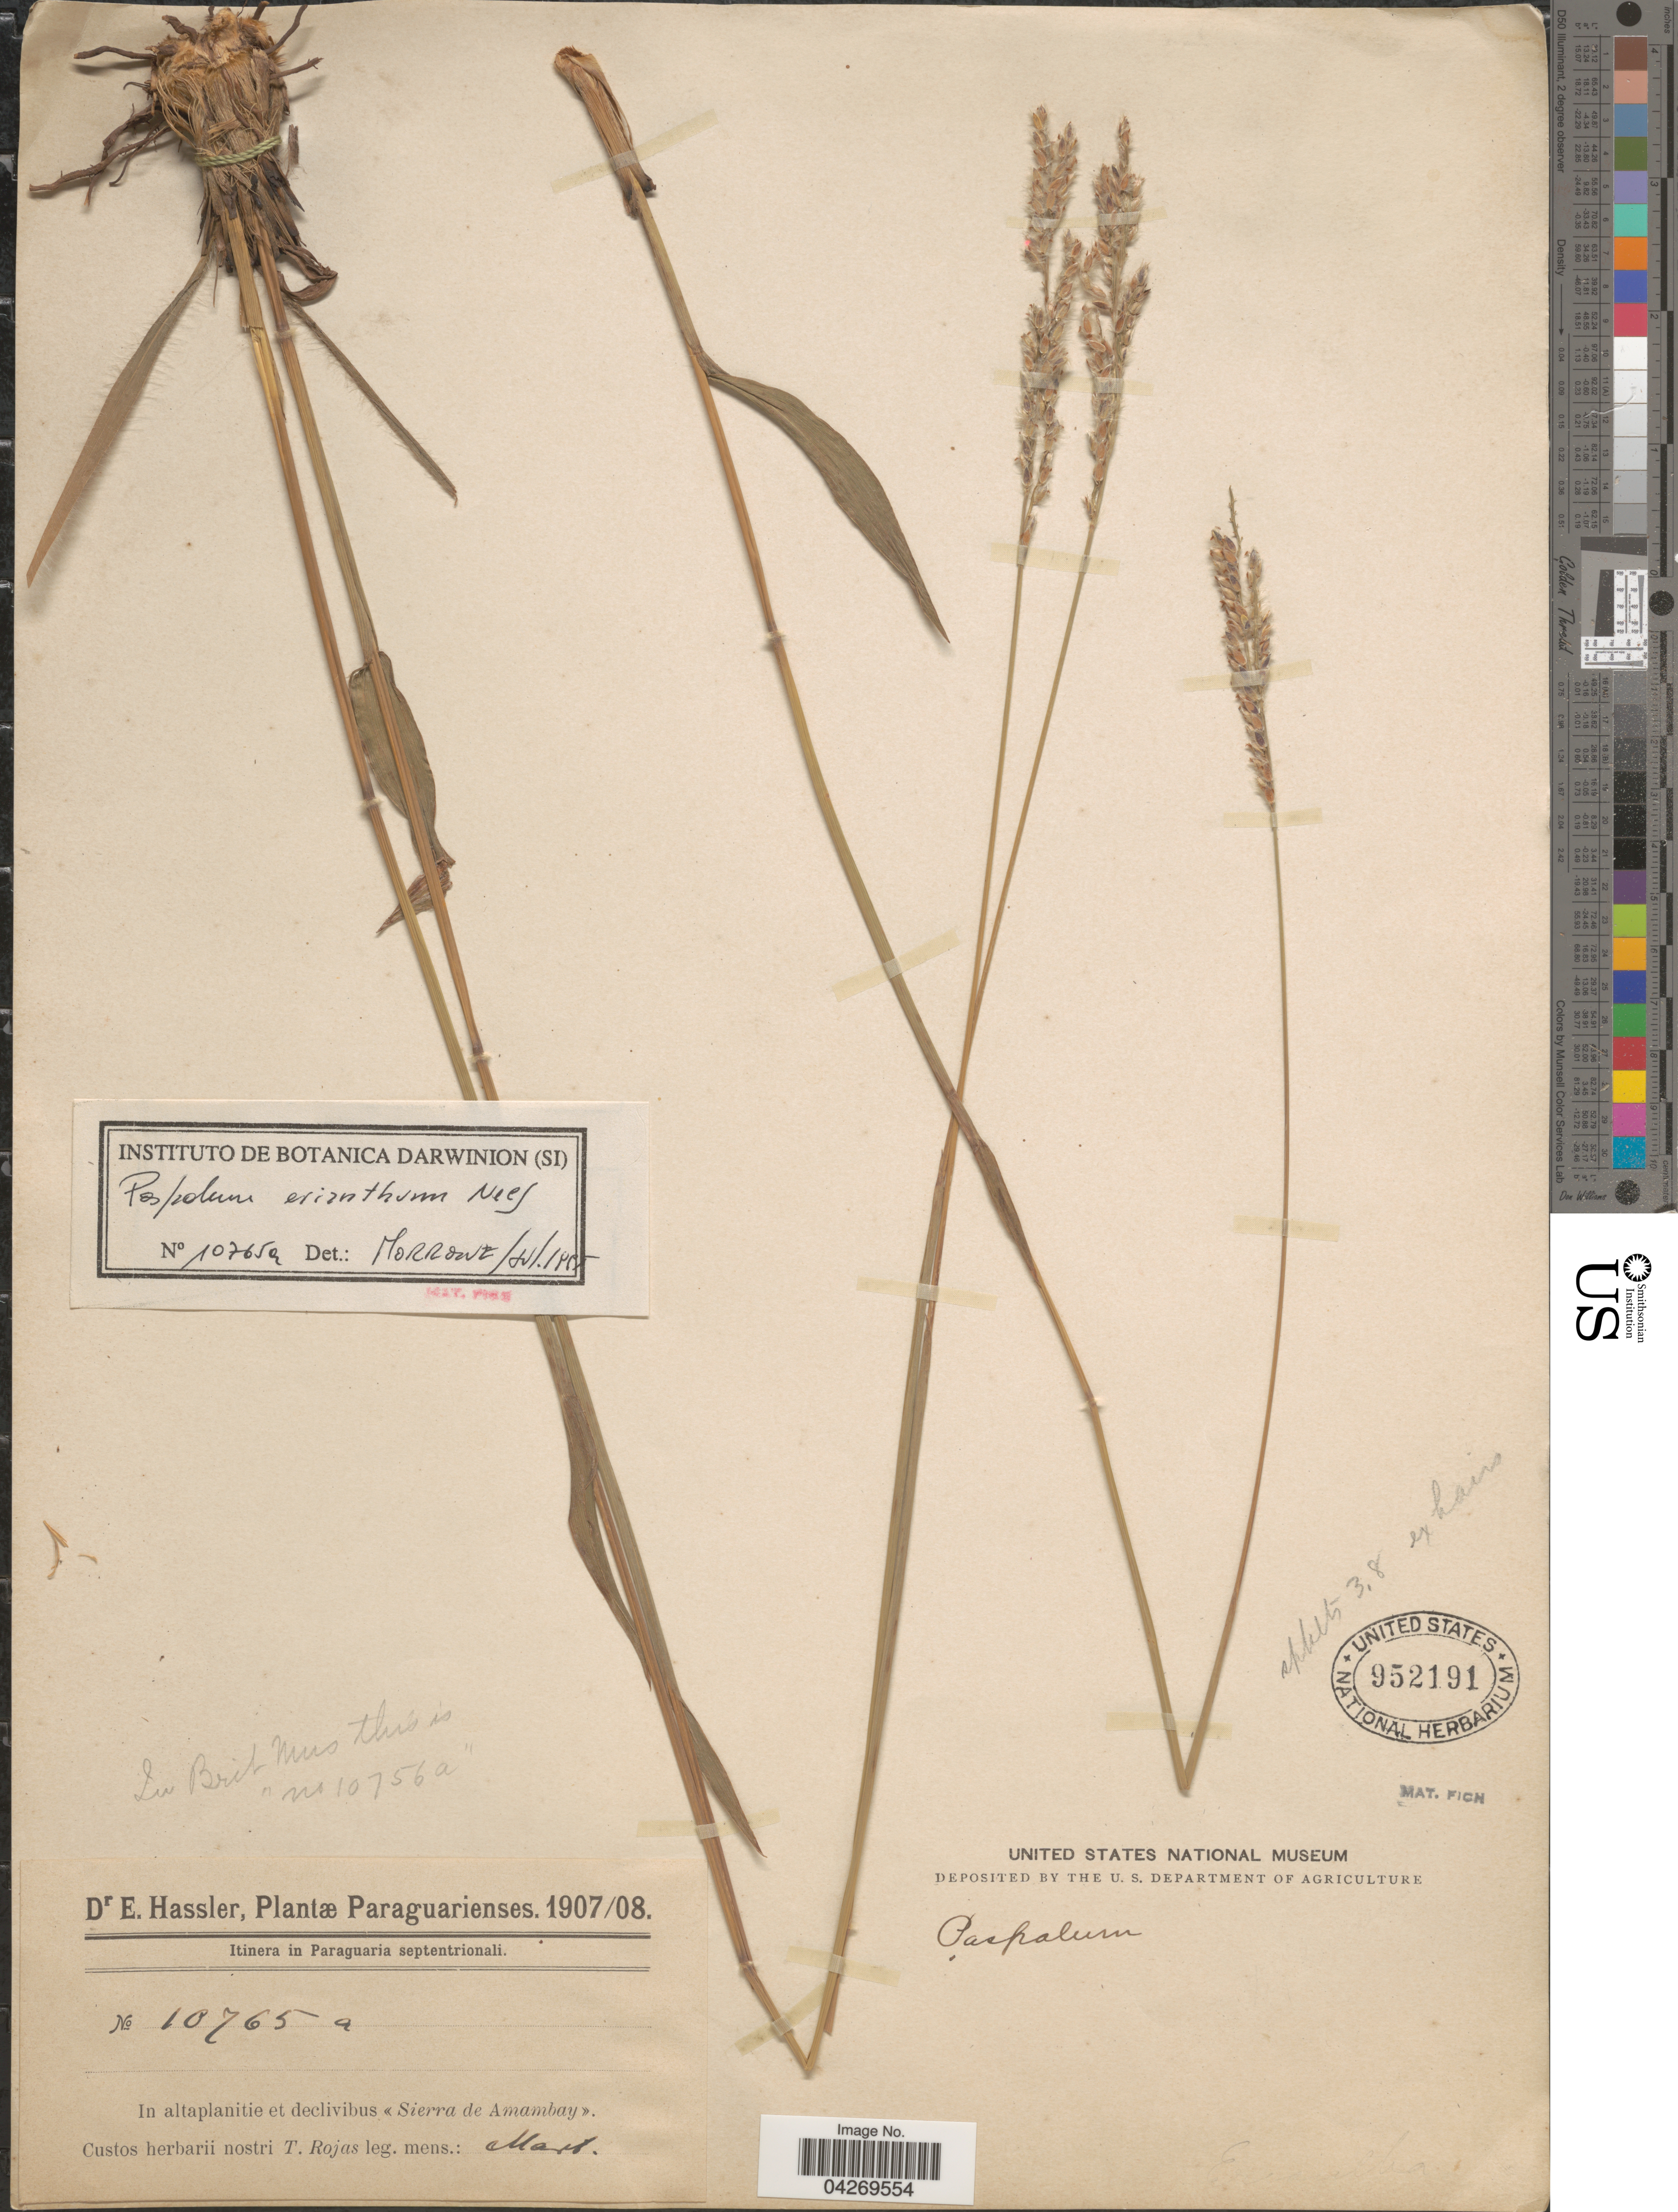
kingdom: Plantae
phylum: Tracheophyta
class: Liliopsida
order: Poales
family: Poaceae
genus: Paspalum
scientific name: Paspalum erianthum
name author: Nees ex Trin.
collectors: T. Rojas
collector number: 10765a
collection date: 1907-03/1908-03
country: Paraguay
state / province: Amambay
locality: Itinera in Paraguaria septentrionali. In altaplanitie et declivibus <Sierra de Amambay>.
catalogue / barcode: US 952191